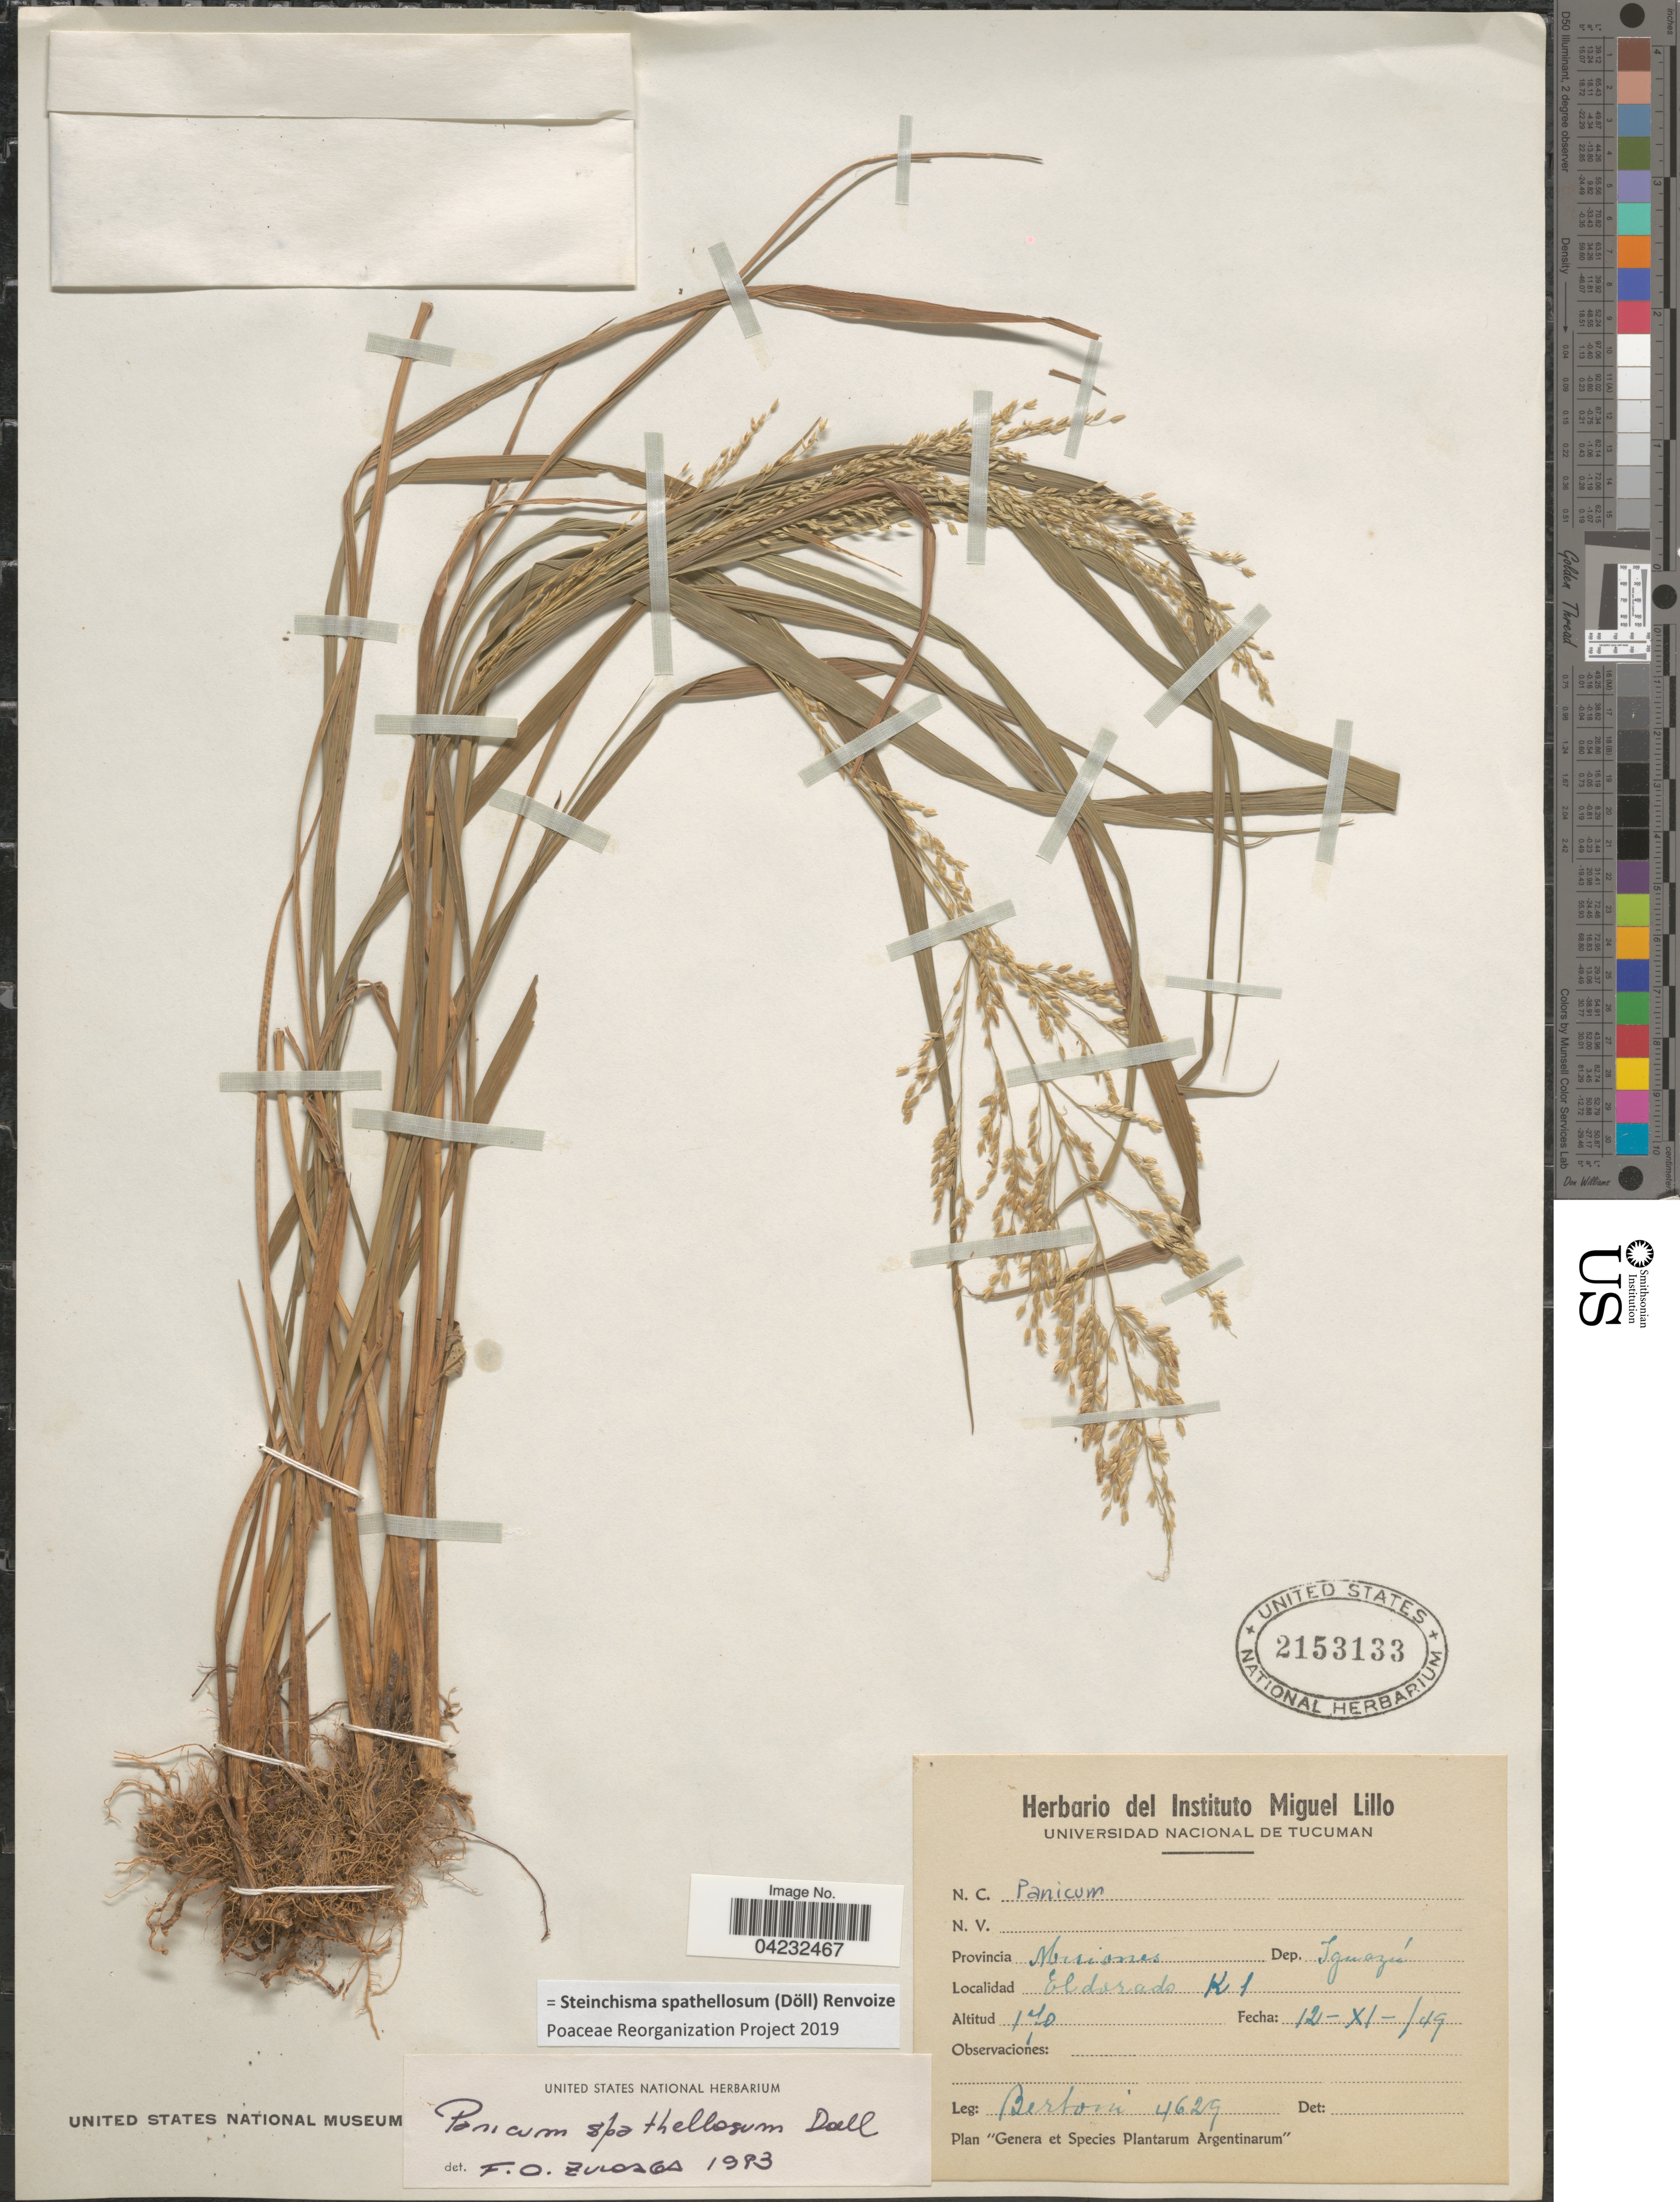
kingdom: Plantae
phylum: Tracheophyta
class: Liliopsida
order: Poales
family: Poaceae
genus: Steinchisma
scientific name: Steinchisma spathellosum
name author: (Döll) Renvoize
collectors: -- Bertoni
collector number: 4629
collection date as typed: Transcribed d/m/y: 12/11/49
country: Argentina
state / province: Misiones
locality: Dep. Iguazú. Eldorado K1.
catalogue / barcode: US 2153133